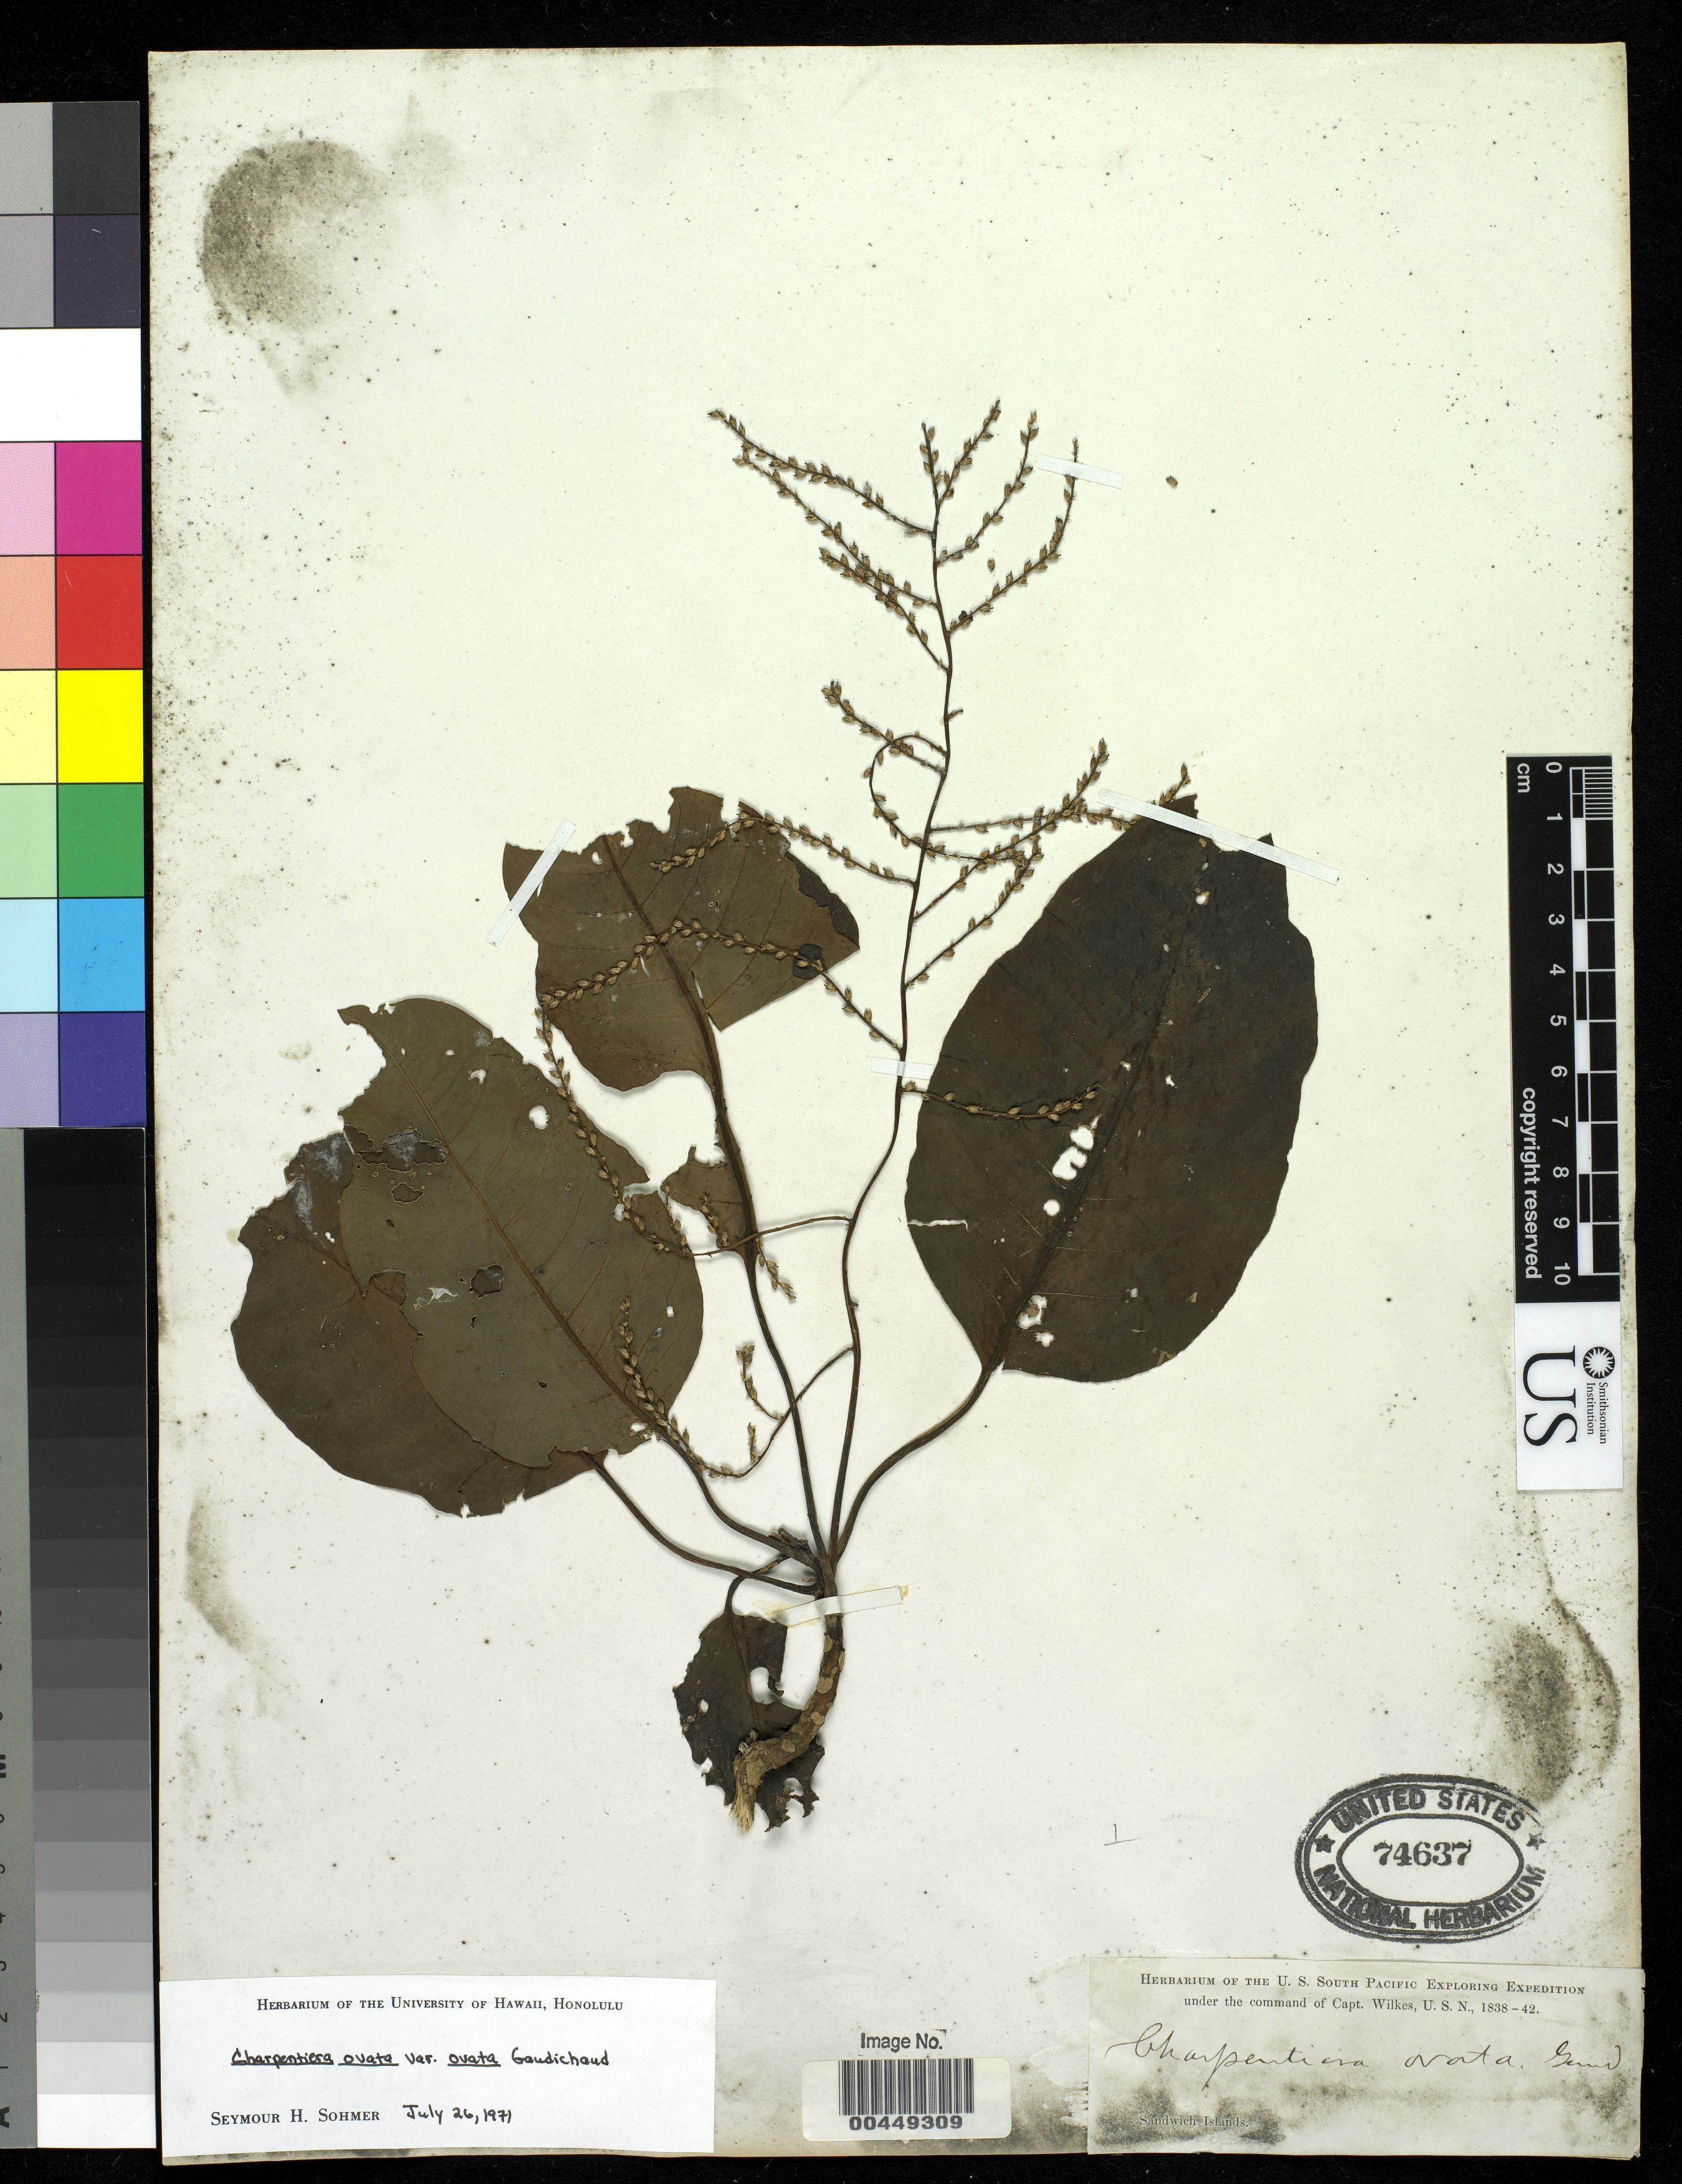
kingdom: Plantae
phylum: Tracheophyta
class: Magnoliopsida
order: Caryophyllales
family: Amaranthaceae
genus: Charpentiera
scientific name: Charpentiera ovata var. ovata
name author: Gaudich.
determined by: Sohmer, S. H.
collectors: Wilkes Explor. Exped.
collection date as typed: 1838 to -- --- 1842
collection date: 1838/1842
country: United States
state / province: Hawaii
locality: Sandwich Islands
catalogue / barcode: US 74637